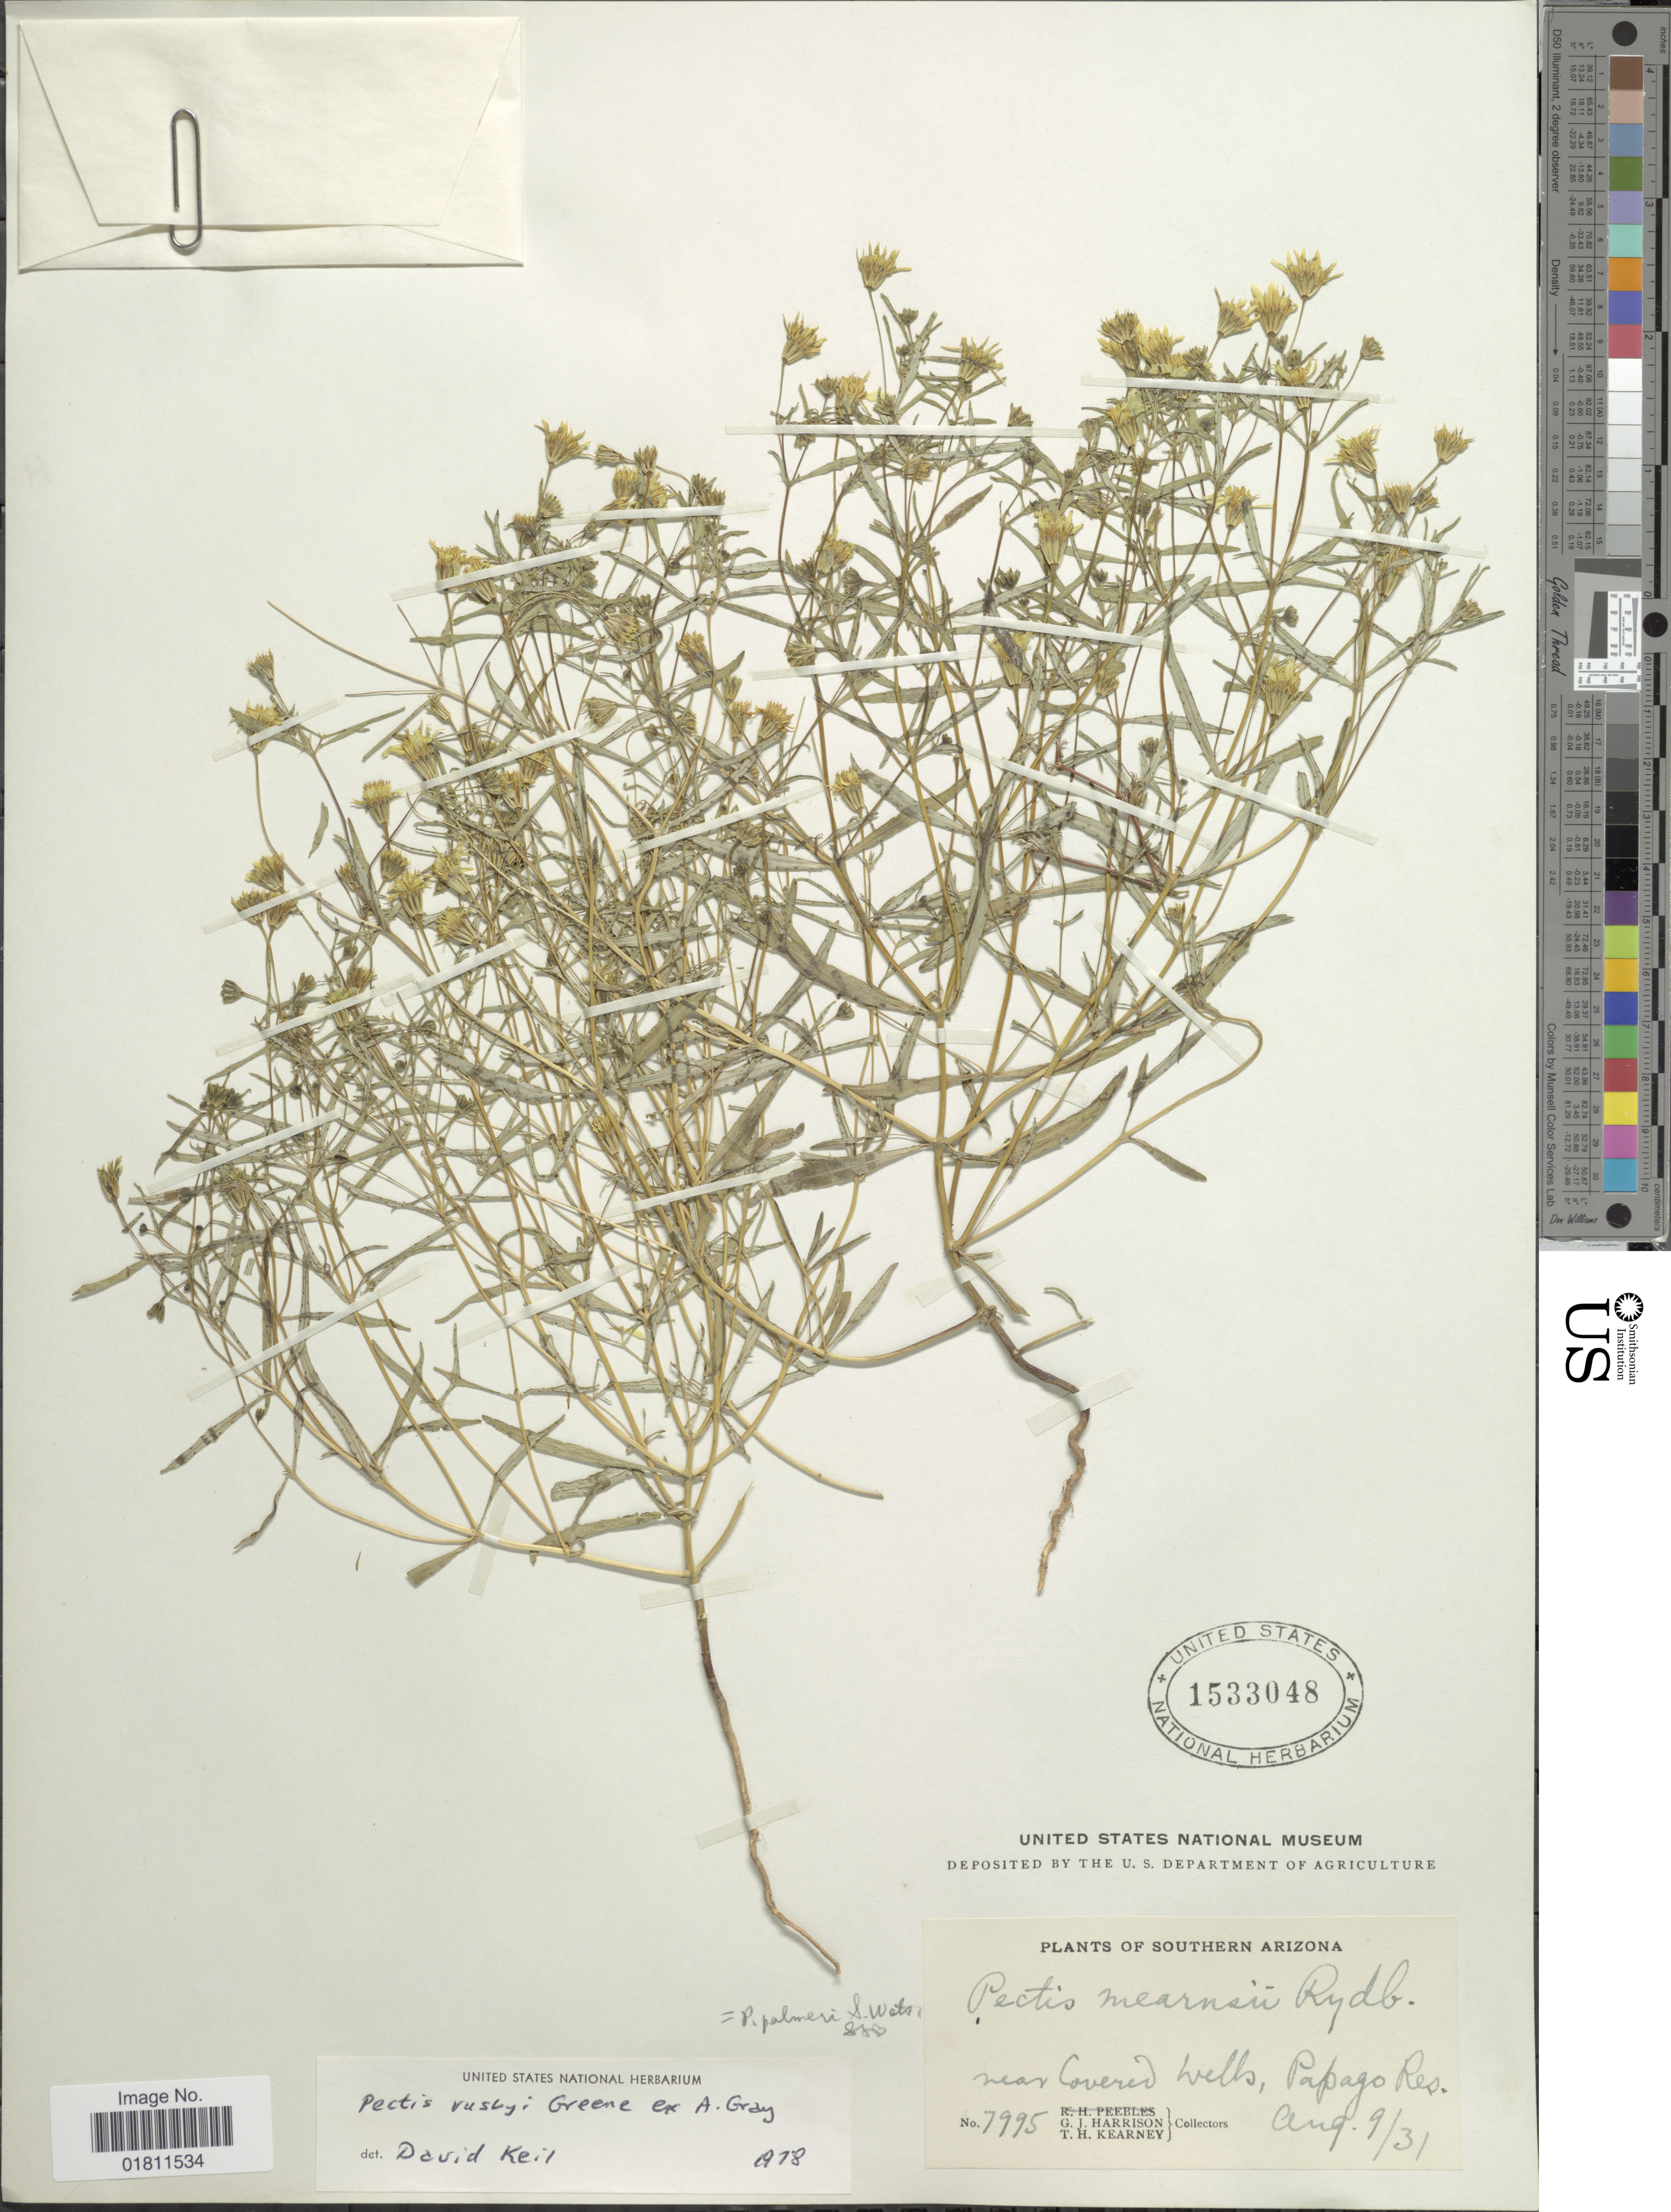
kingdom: Plantae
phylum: Tracheophyta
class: Magnoliopsida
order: Asterales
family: Asteraceae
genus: Pectis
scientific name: Pectis rusbyi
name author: Greene ex A. Gray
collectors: G. J. Harrison & T. H. Kearney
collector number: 7995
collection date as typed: Transcribed d/m/y: 9/8/31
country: United States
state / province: Arizona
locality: Southern Arizona. near Covered wells, Papago Res.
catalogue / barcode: US 1533048